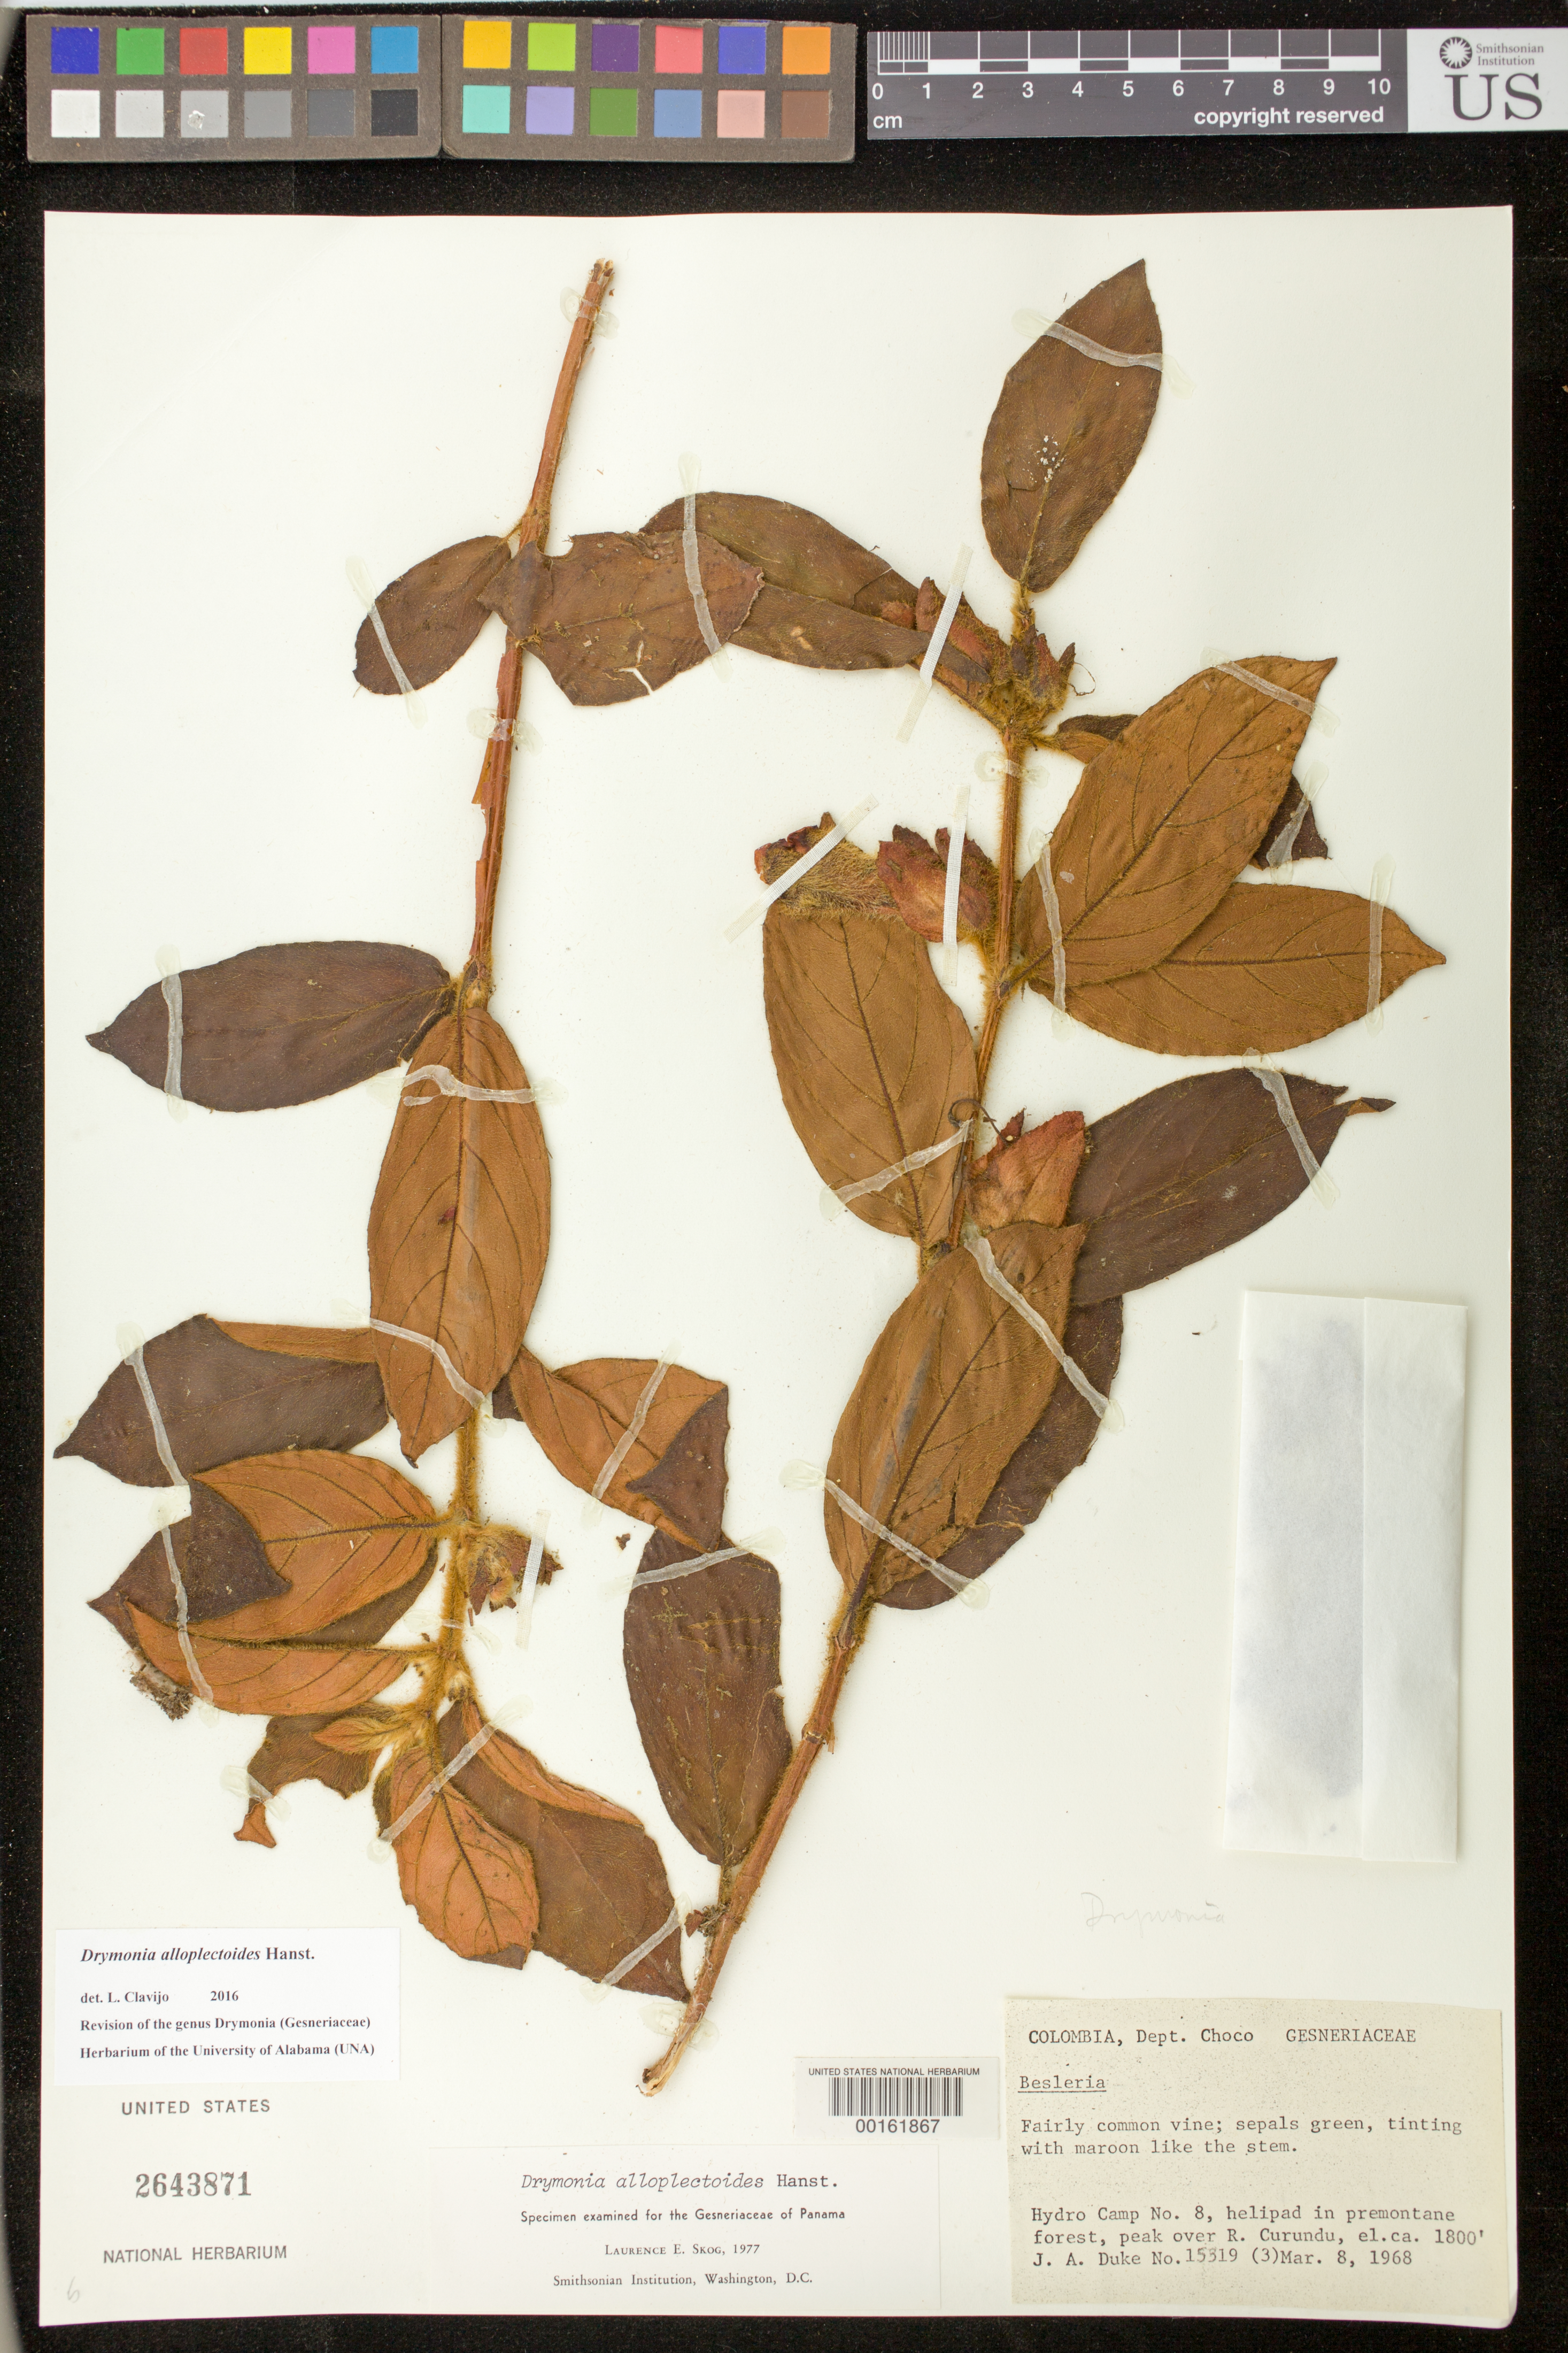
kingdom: Plantae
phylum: Tracheophyta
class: Magnoliopsida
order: Lamiales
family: Gesneriaceae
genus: Drymonia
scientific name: Drymonia alloplectoides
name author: Hanst.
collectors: J. A. Duke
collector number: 15319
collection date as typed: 08 Mar 1968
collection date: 1968-03-08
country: Colombia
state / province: Chocó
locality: Hydro camp no 8, peak over R Curundu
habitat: Helipad in premontane forest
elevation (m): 549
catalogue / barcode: US 2643871